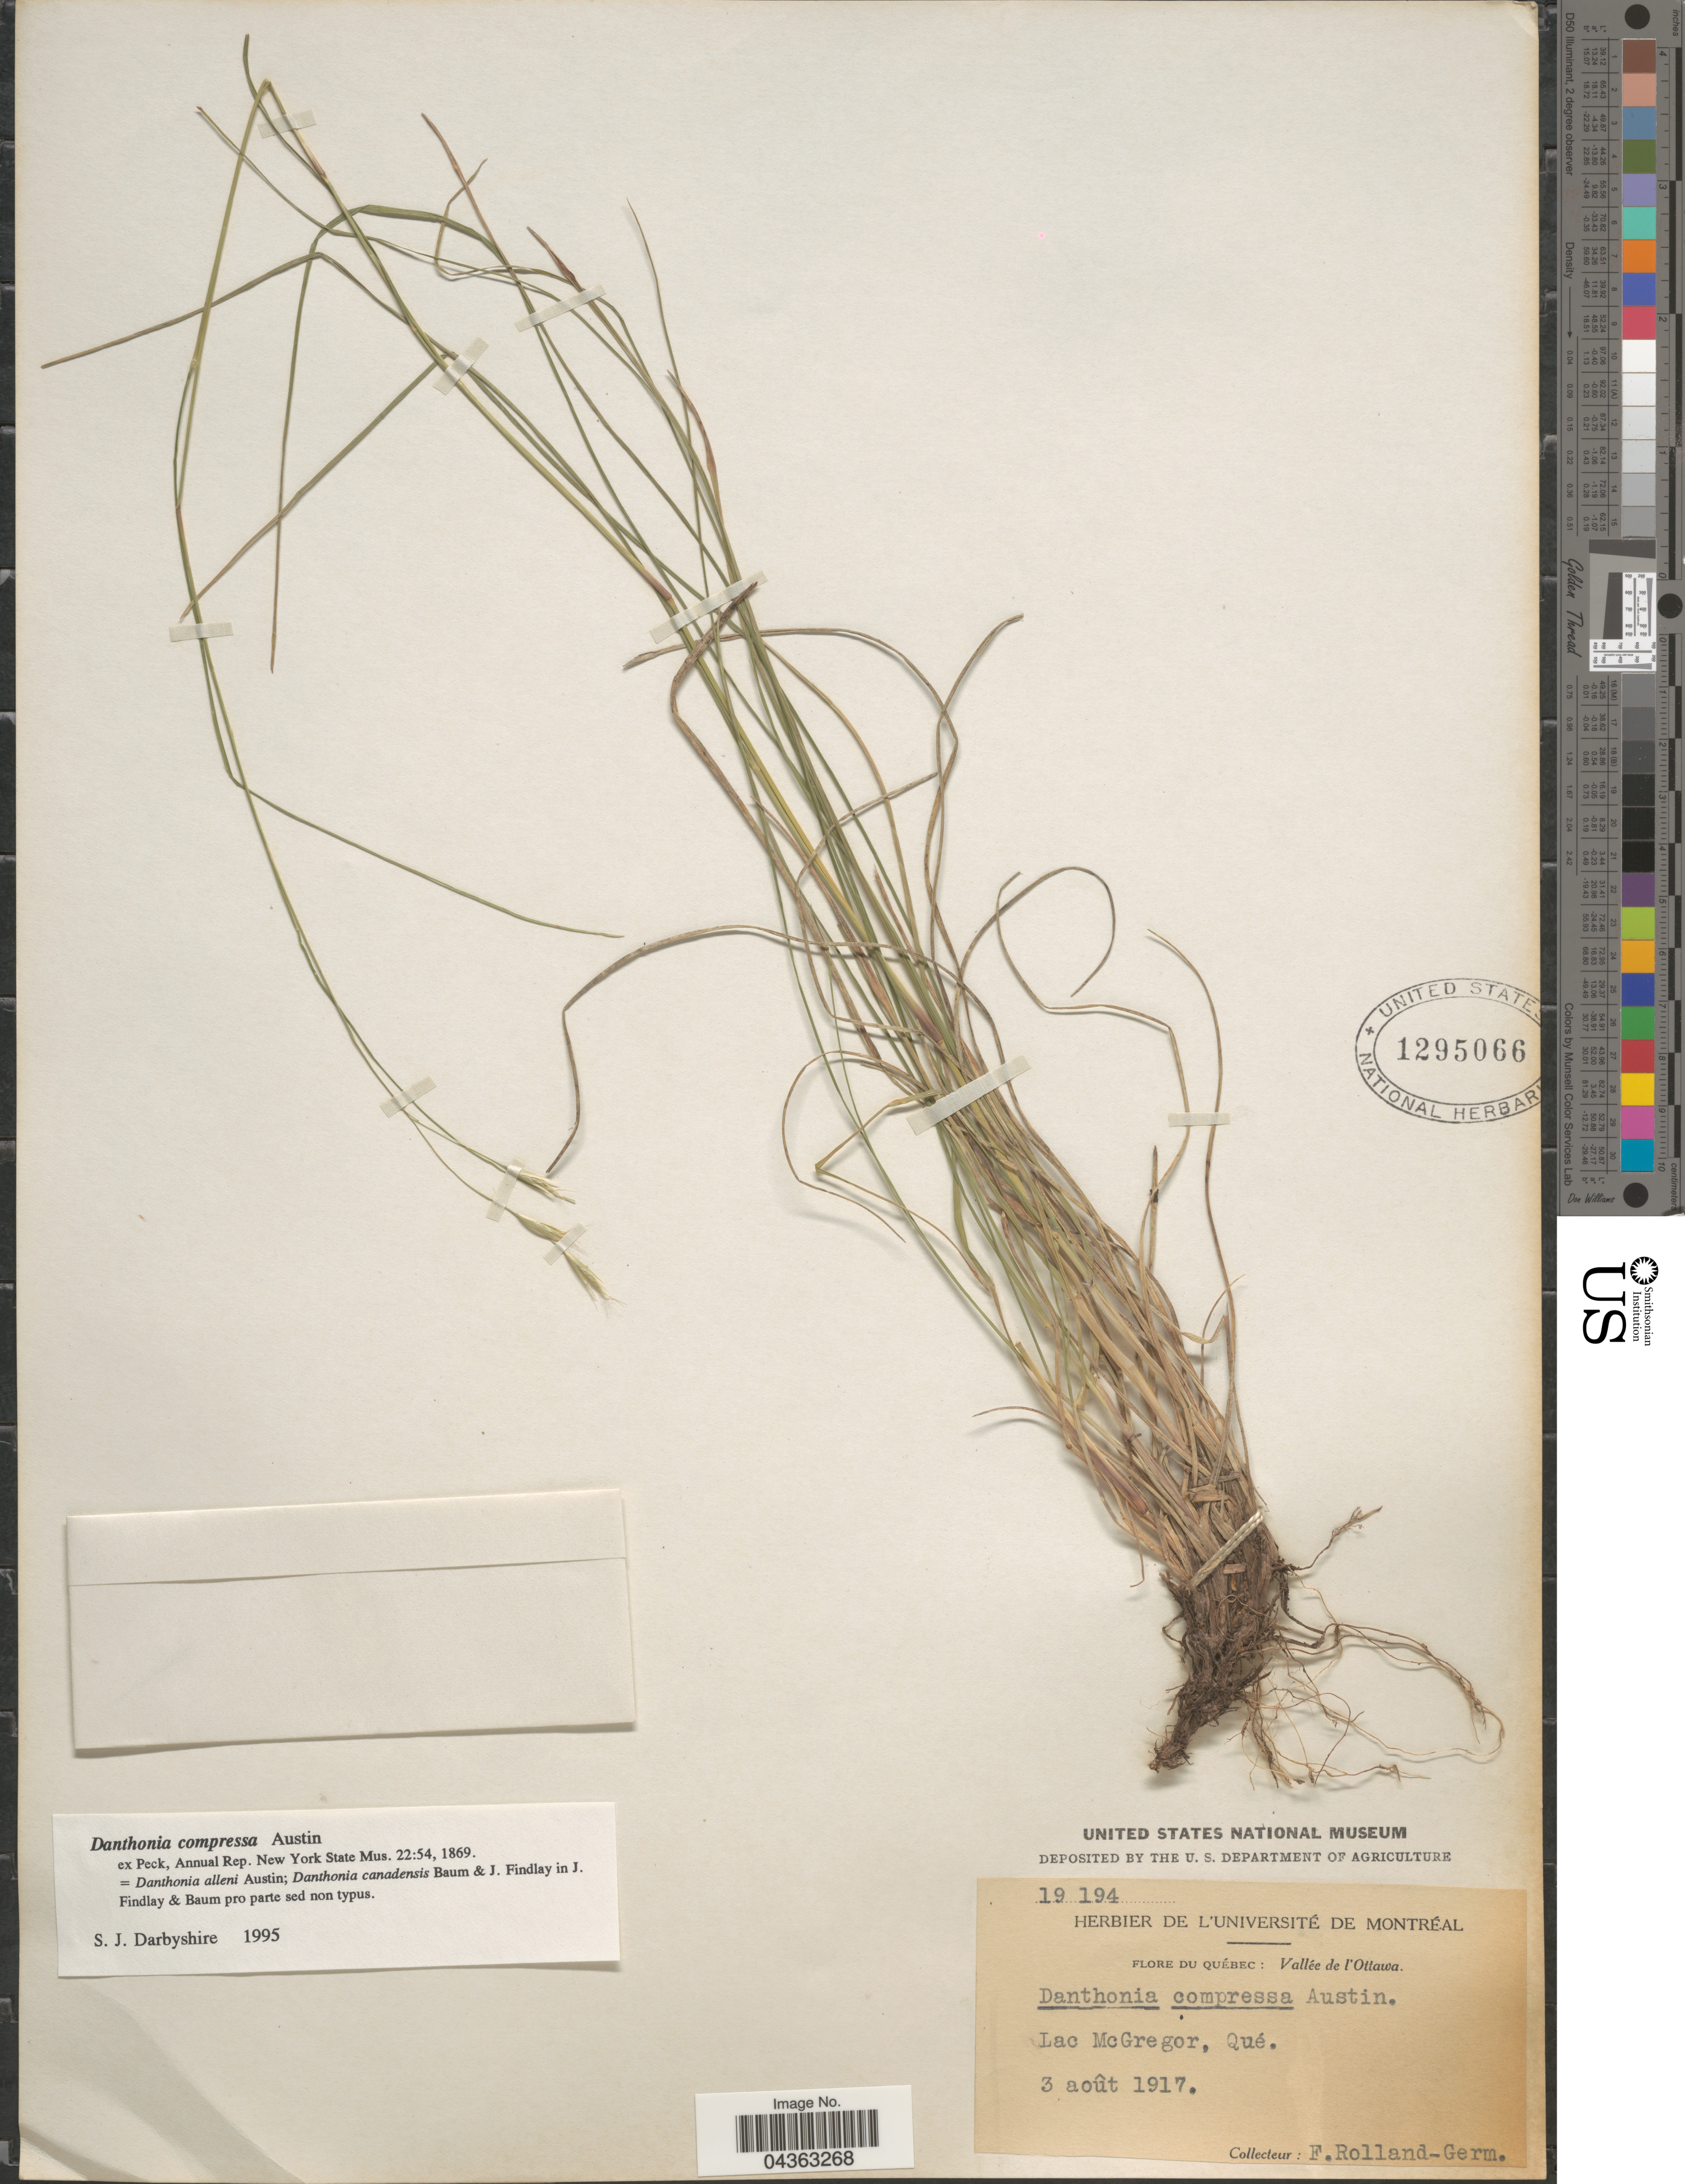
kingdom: Plantae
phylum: Tracheophyta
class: Liliopsida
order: Poales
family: Poaceae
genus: Danthonia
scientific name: Danthonia compressa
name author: Austin in F. Peck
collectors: Rolland-Germain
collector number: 19194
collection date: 1917-08-03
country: Canada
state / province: Quebec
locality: Vallée de l'Ottawa. Lac McGregor.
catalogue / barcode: US 1295066